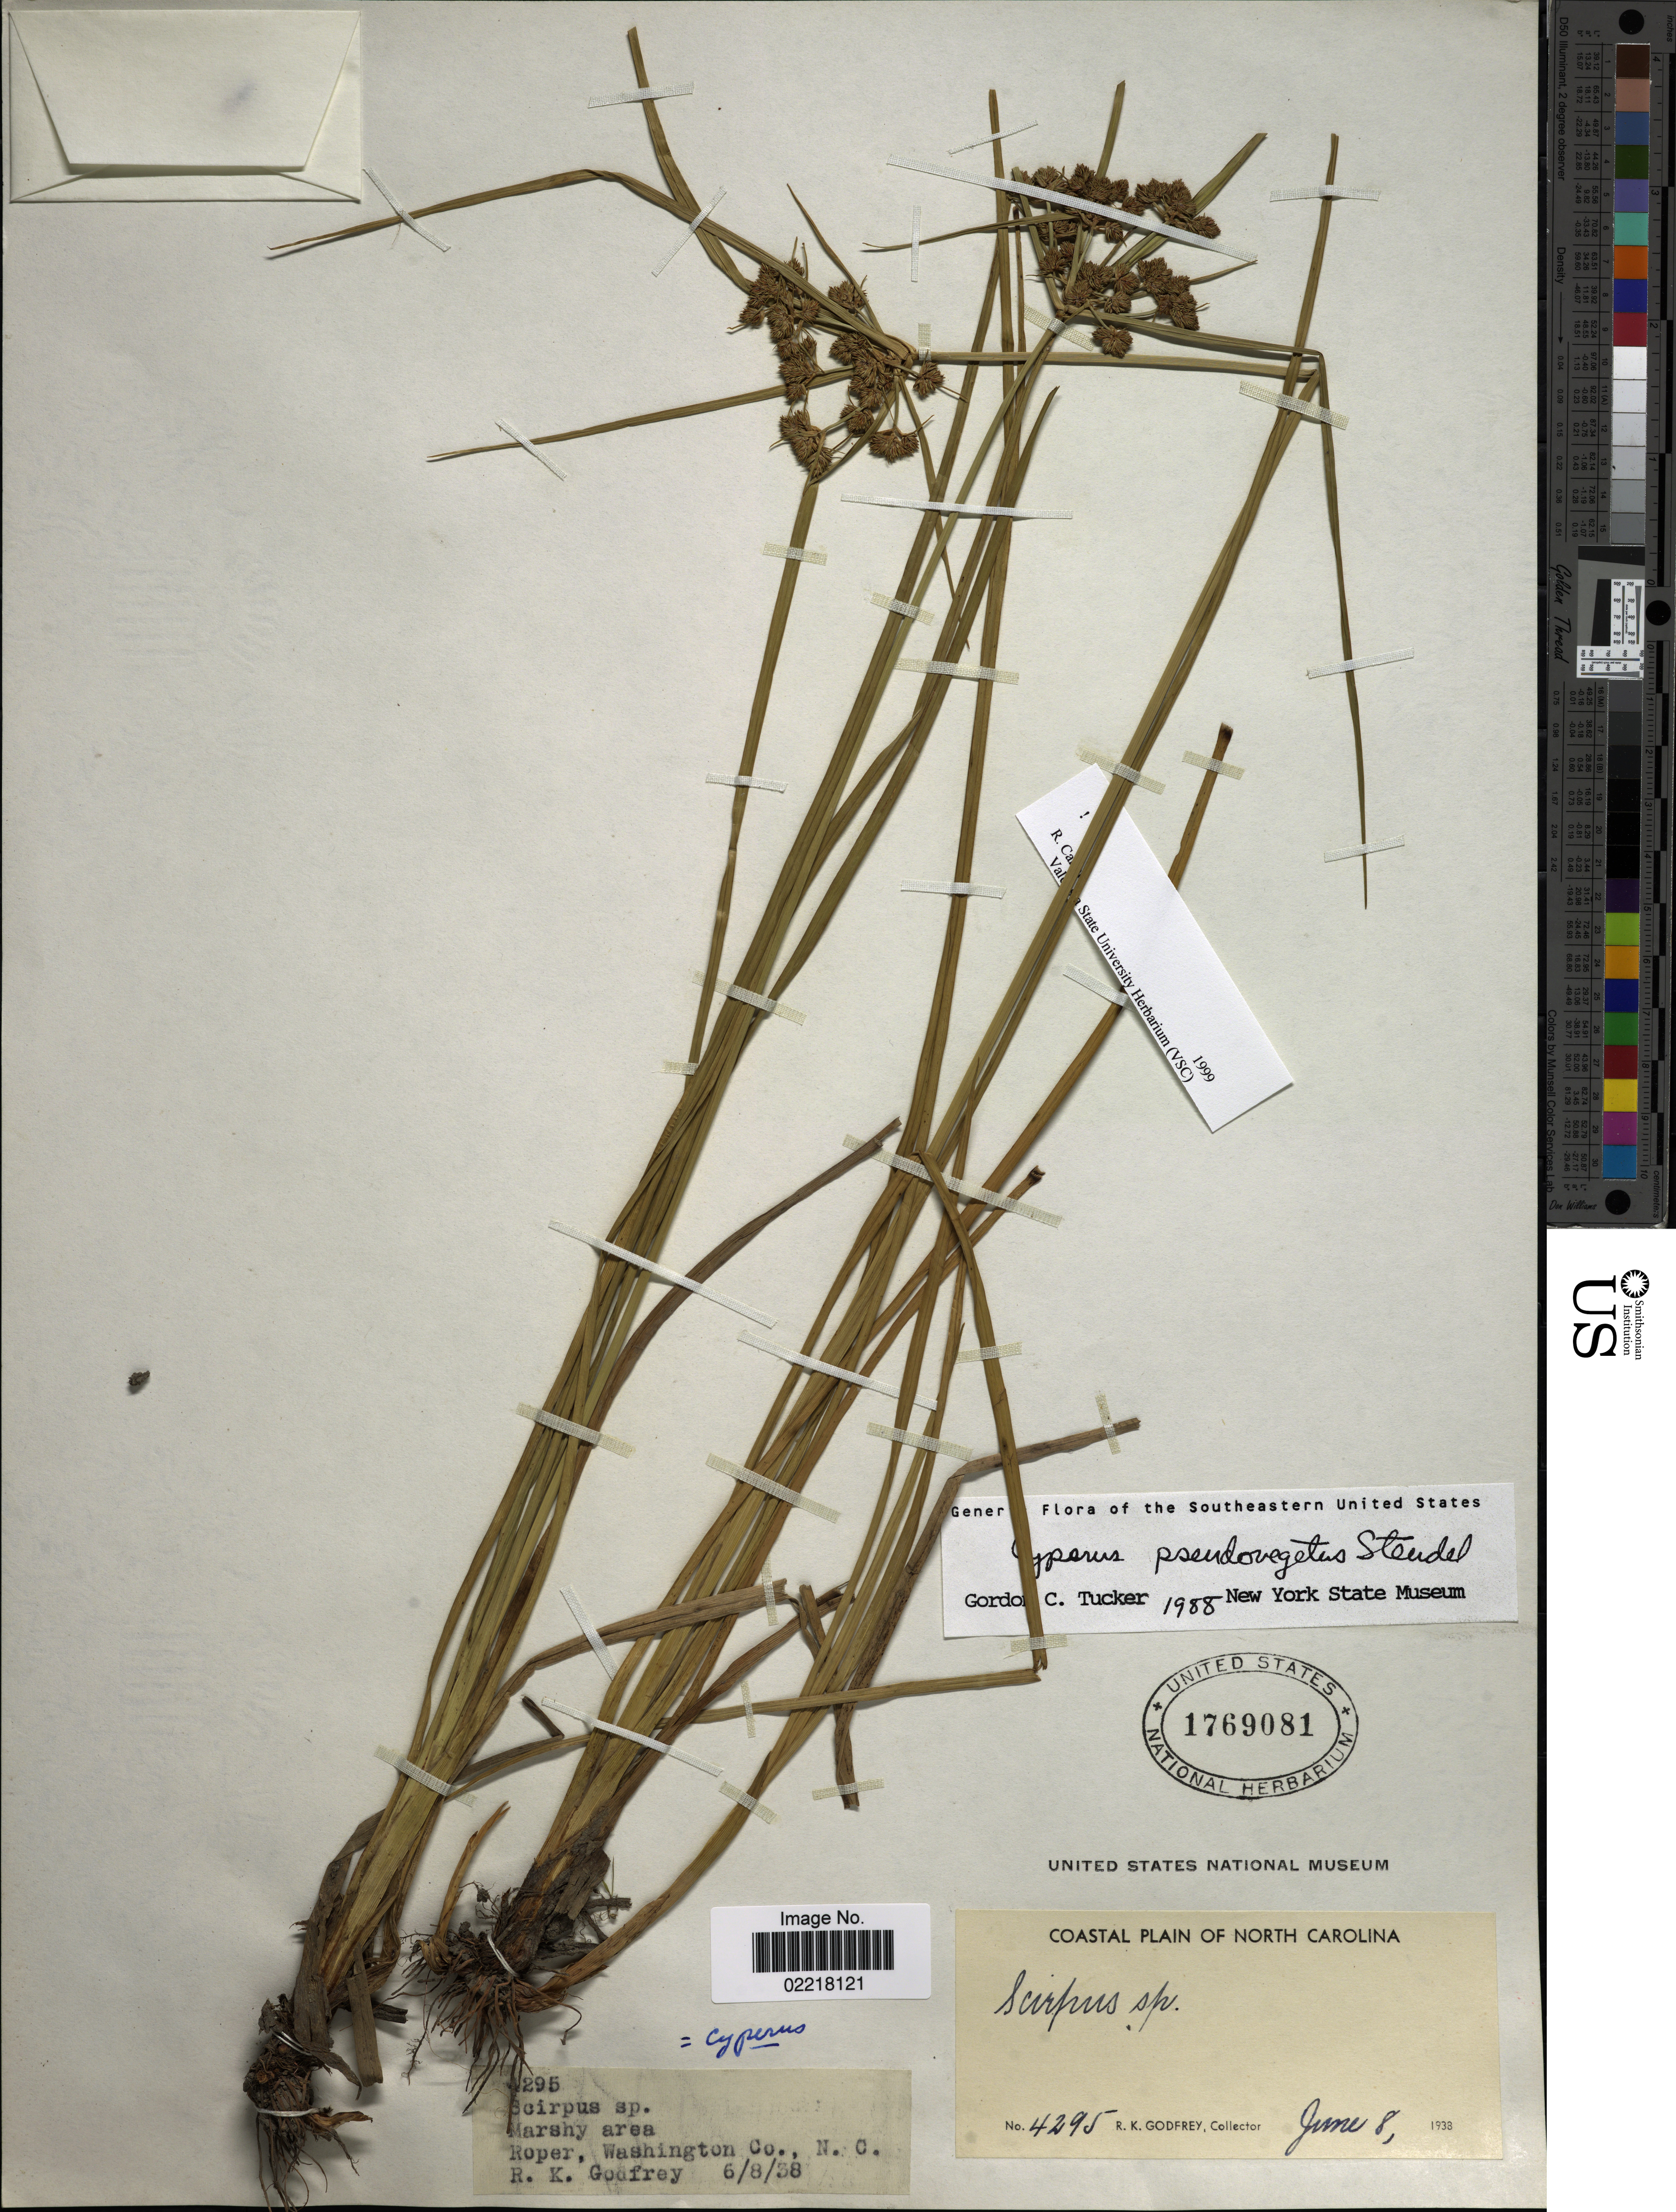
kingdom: Plantae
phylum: Tracheophyta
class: Liliopsida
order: Poales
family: Cyperaceae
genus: Cyperus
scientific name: Cyperus pseudovegetus Steud.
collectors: R. K. Godfrey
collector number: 4295*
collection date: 1938-06-08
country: United States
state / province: North Carolina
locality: Roper, Washington Co.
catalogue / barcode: US 1769081